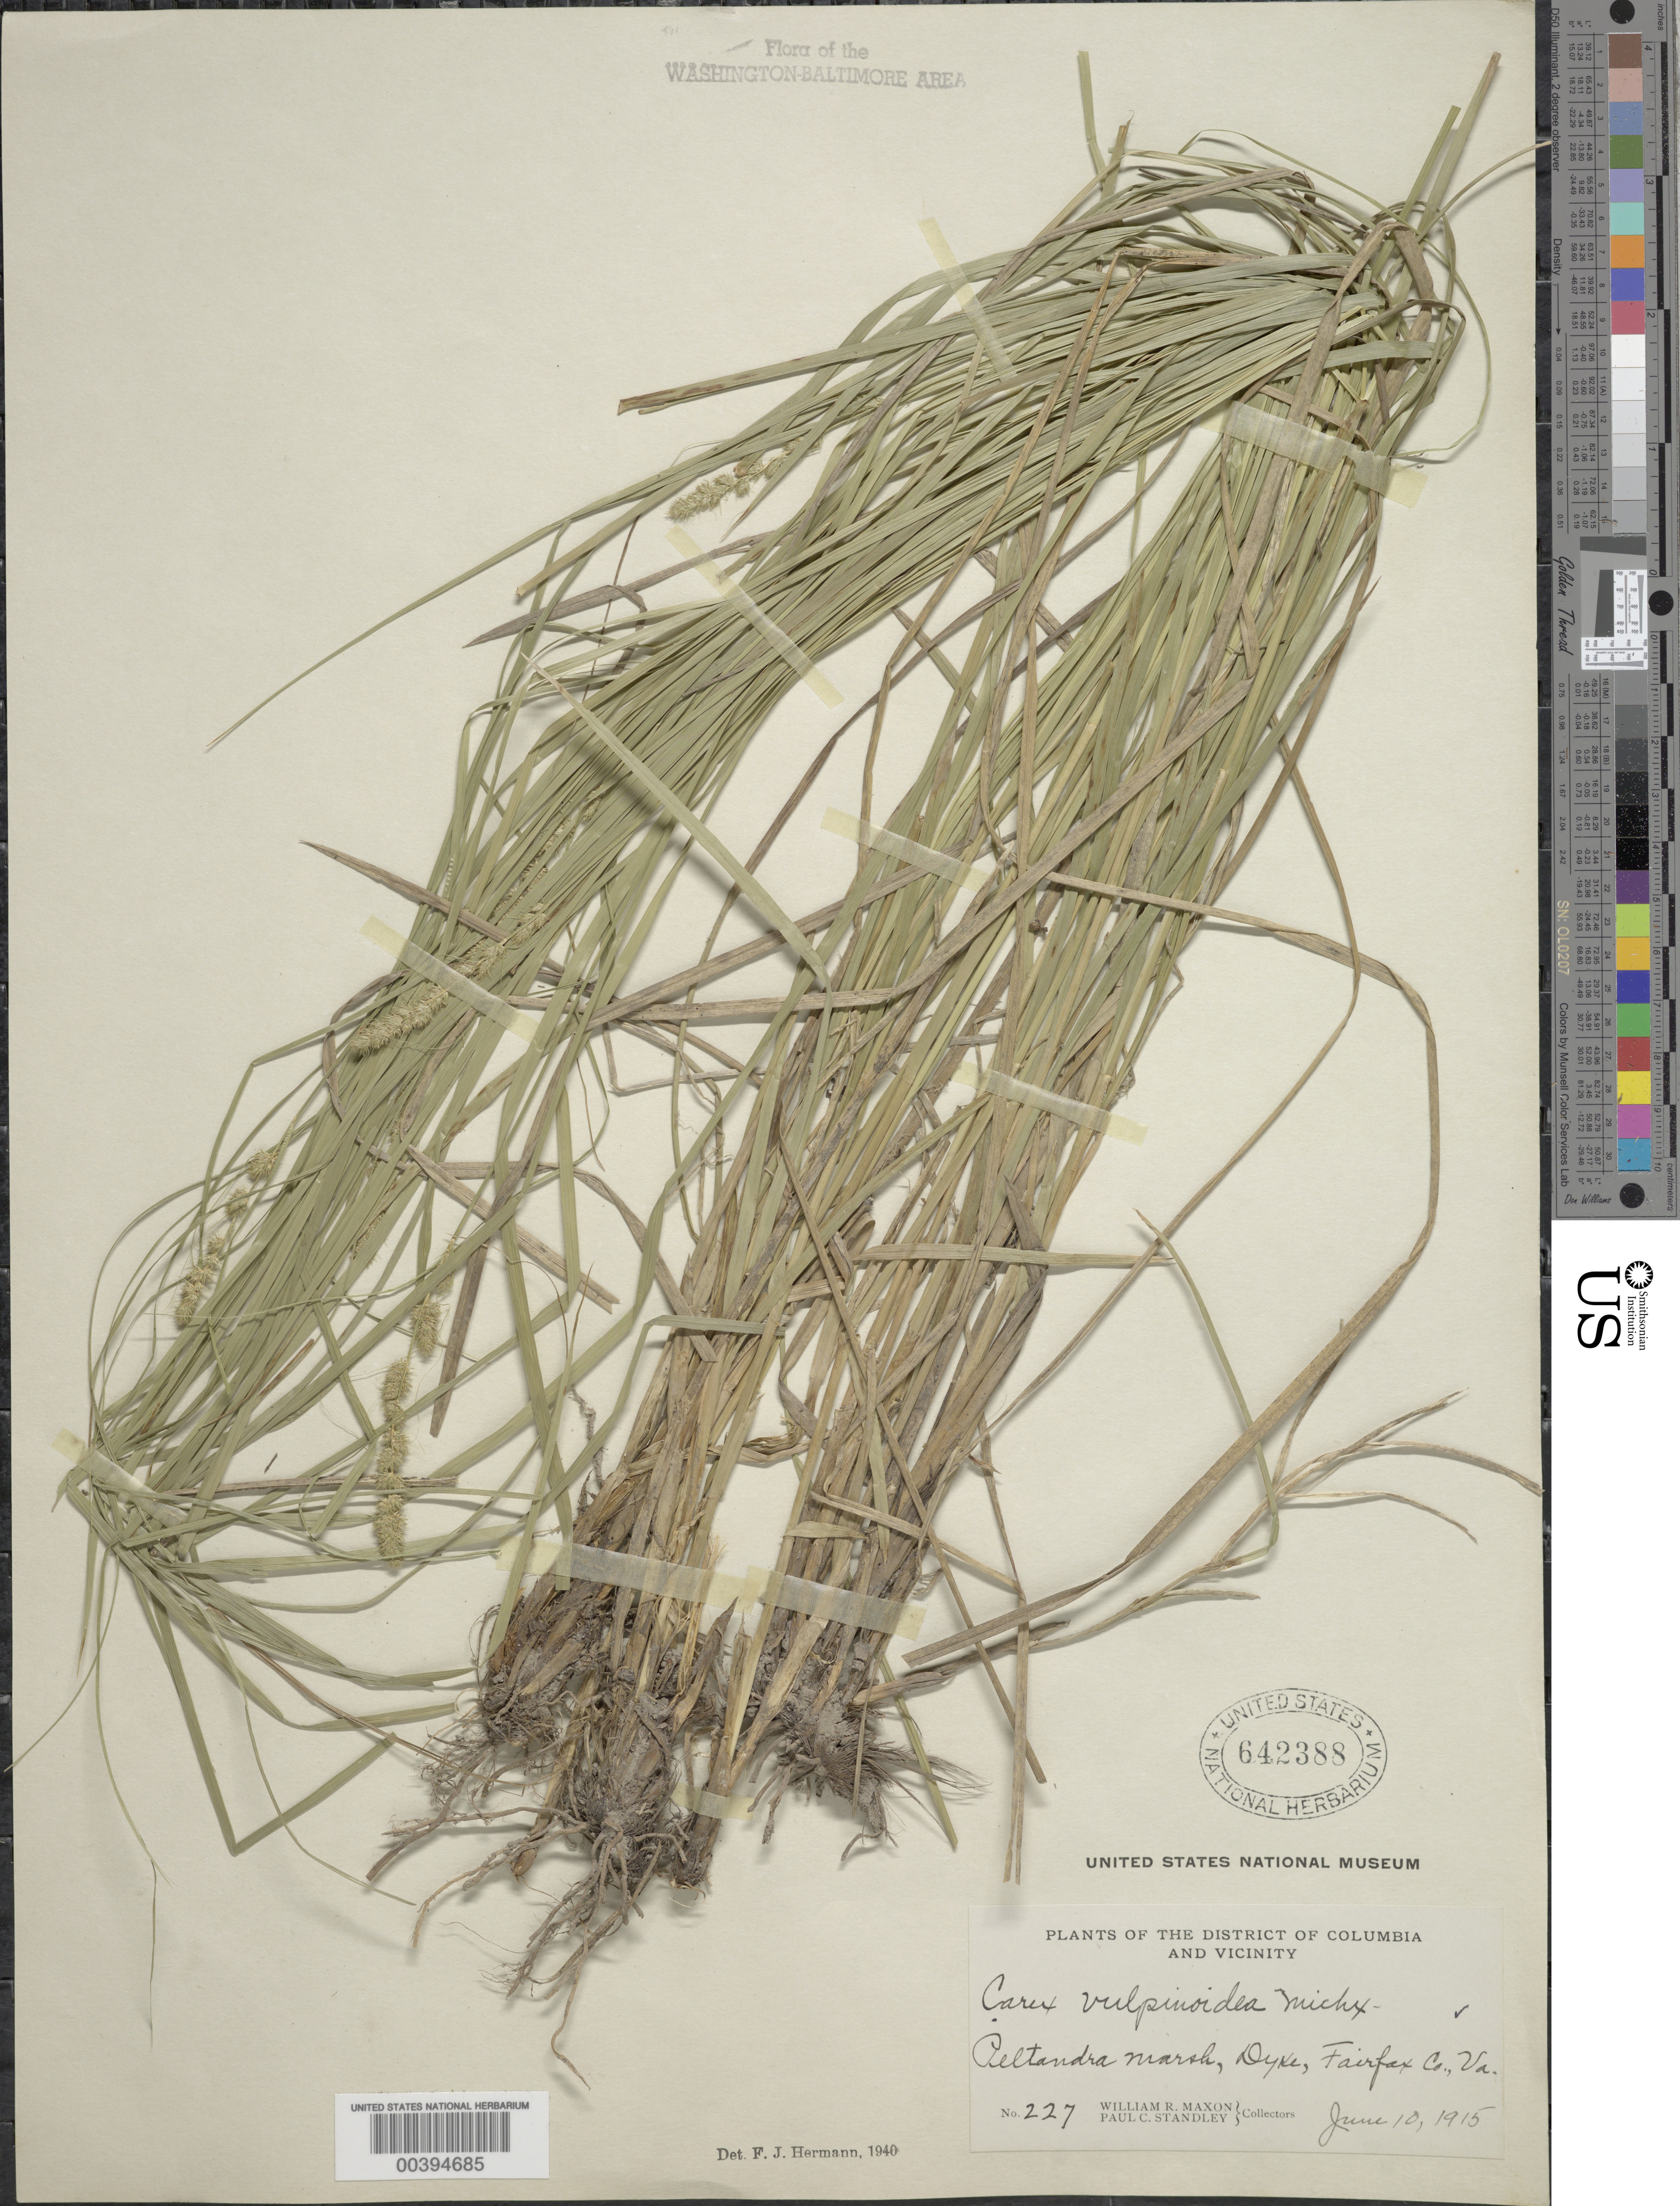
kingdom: Plantae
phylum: Tracheophyta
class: Liliopsida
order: Poales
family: Cyperaceae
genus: Carex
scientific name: Carex vulpinoidea Michx.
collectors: W. R. Maxon & P. C. Standley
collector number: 227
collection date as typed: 10 Jun 1915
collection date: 1915-06-10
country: United States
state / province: Virginia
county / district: Fairfax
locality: Dyke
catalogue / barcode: US 642388